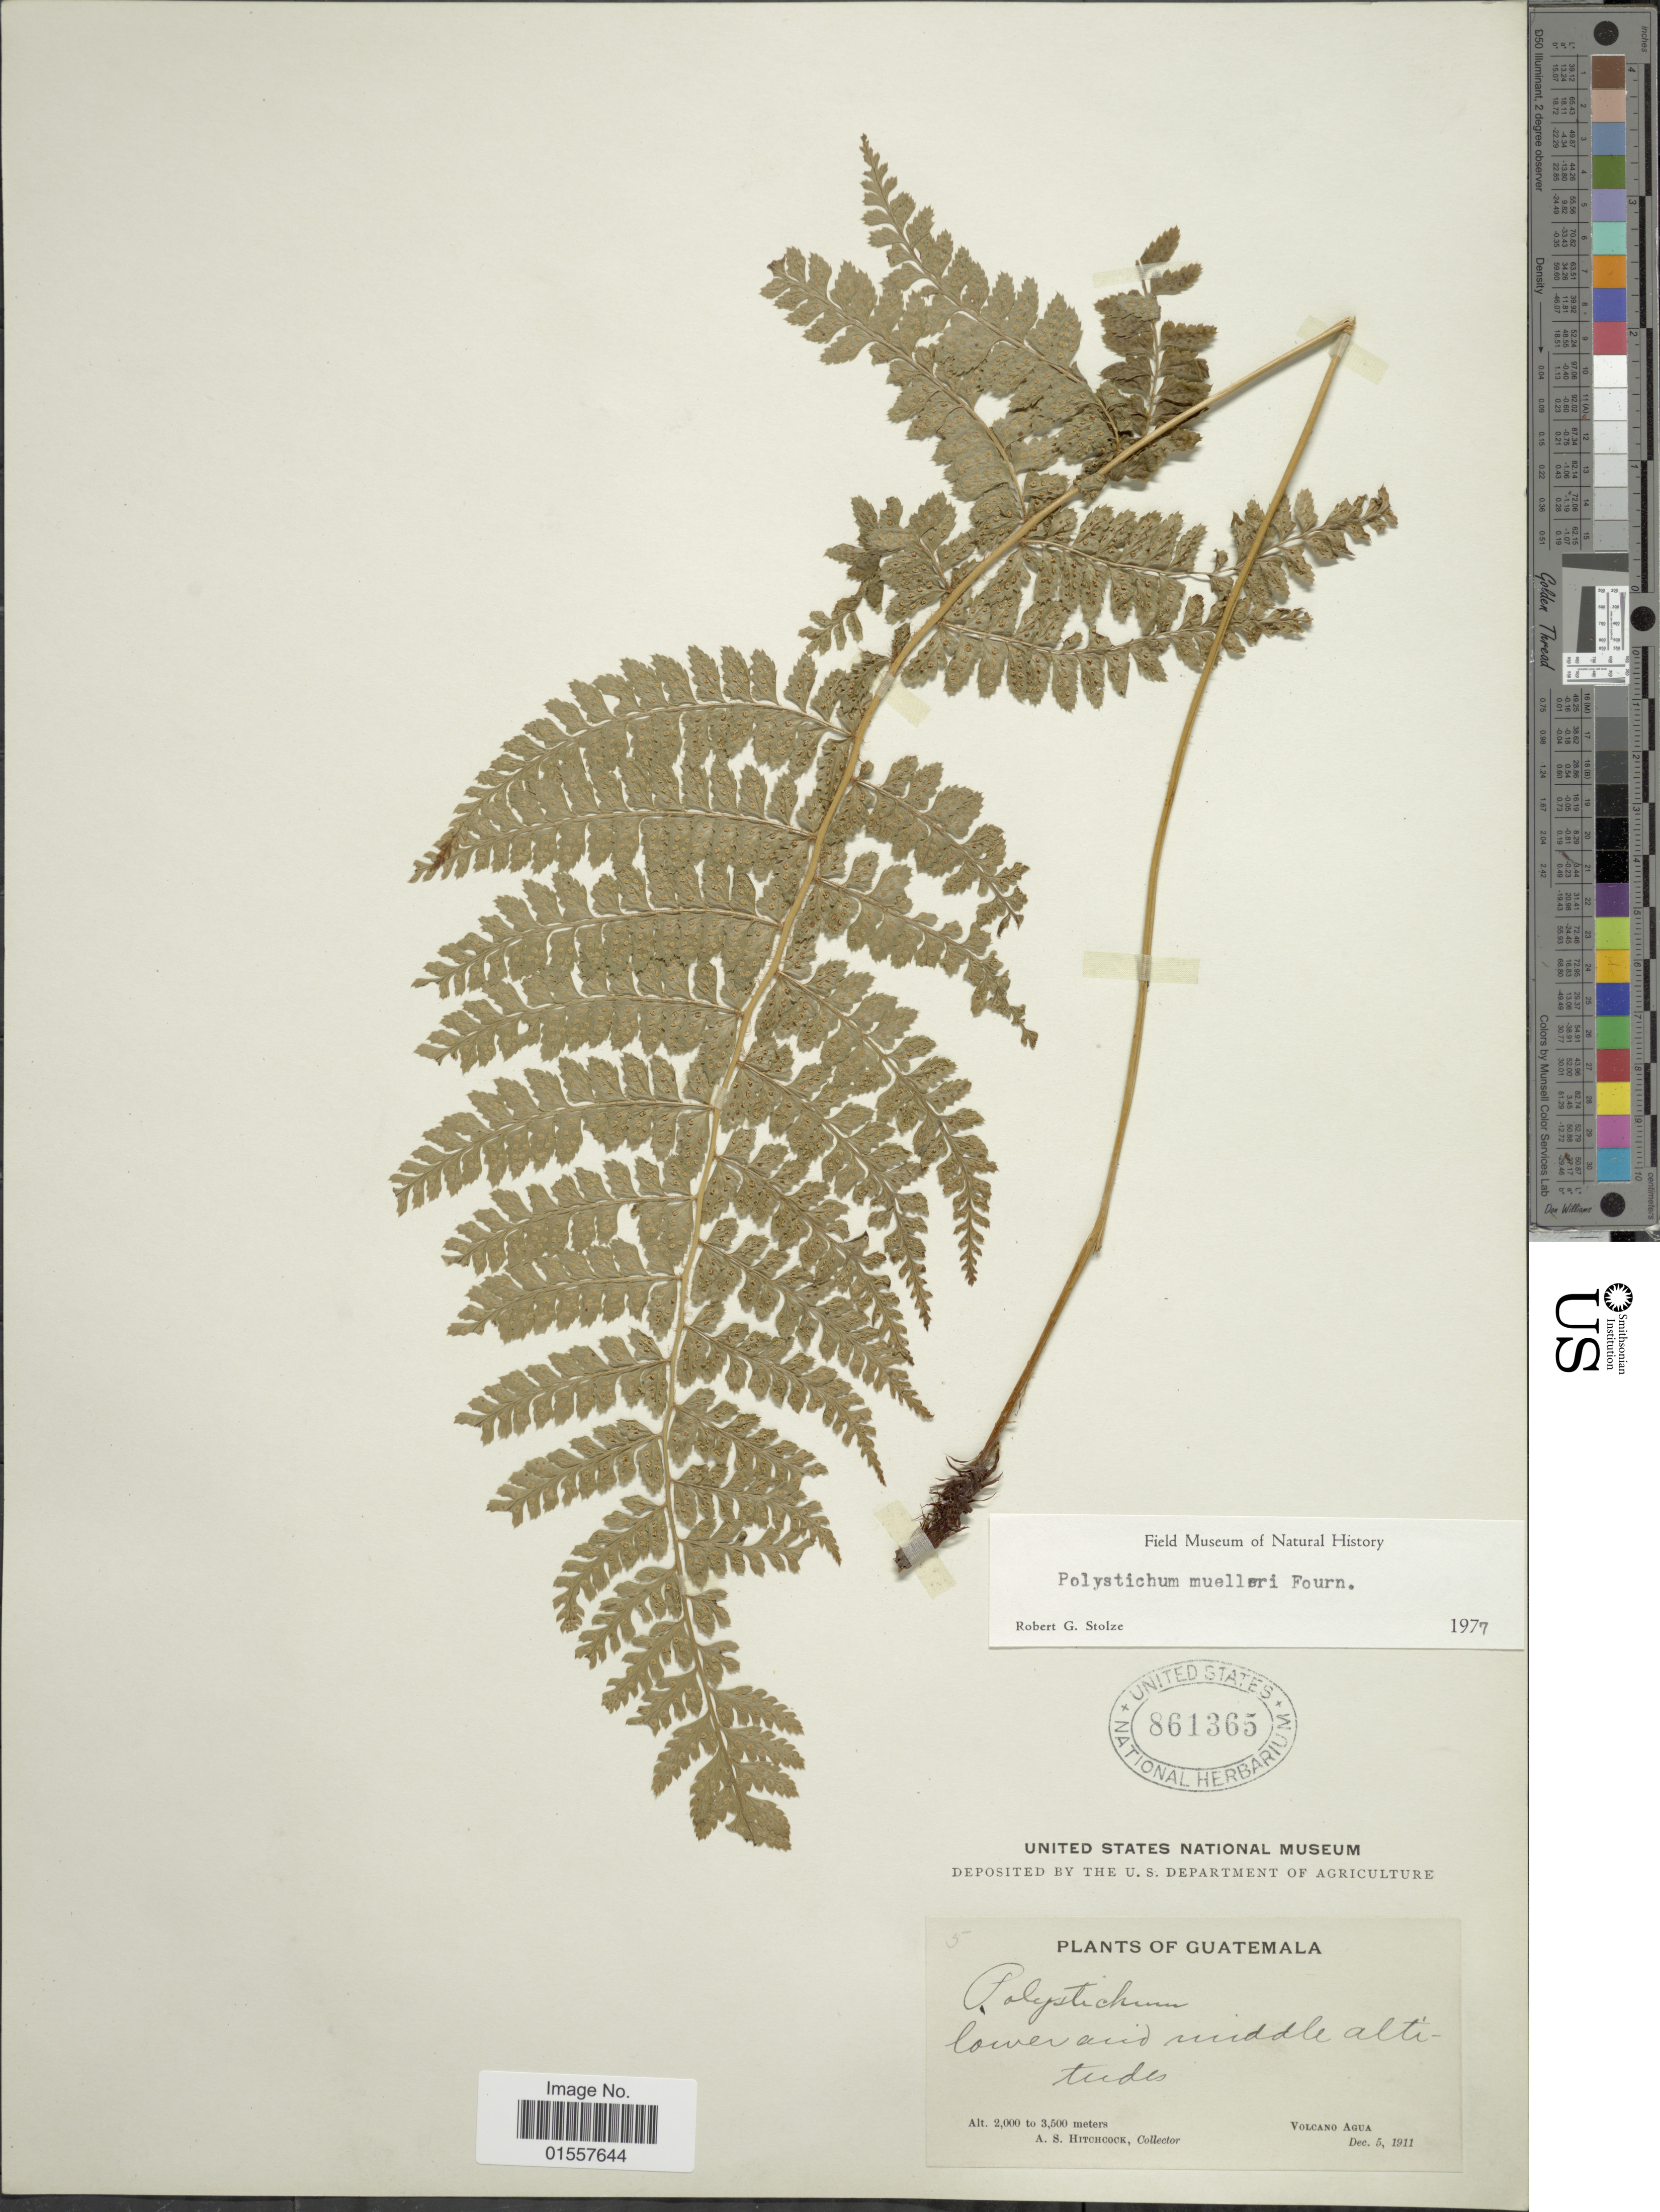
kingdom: Plantae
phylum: Tracheophyta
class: Polypodiopsida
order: Polypodiales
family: Dryopteridaceae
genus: Polystichum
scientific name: Polystichum fournieri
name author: A.R. Sm.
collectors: A. S. Hitchcock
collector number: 5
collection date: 1911-12-05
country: Guatemala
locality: Volcano Agua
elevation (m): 2000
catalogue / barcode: US 861365